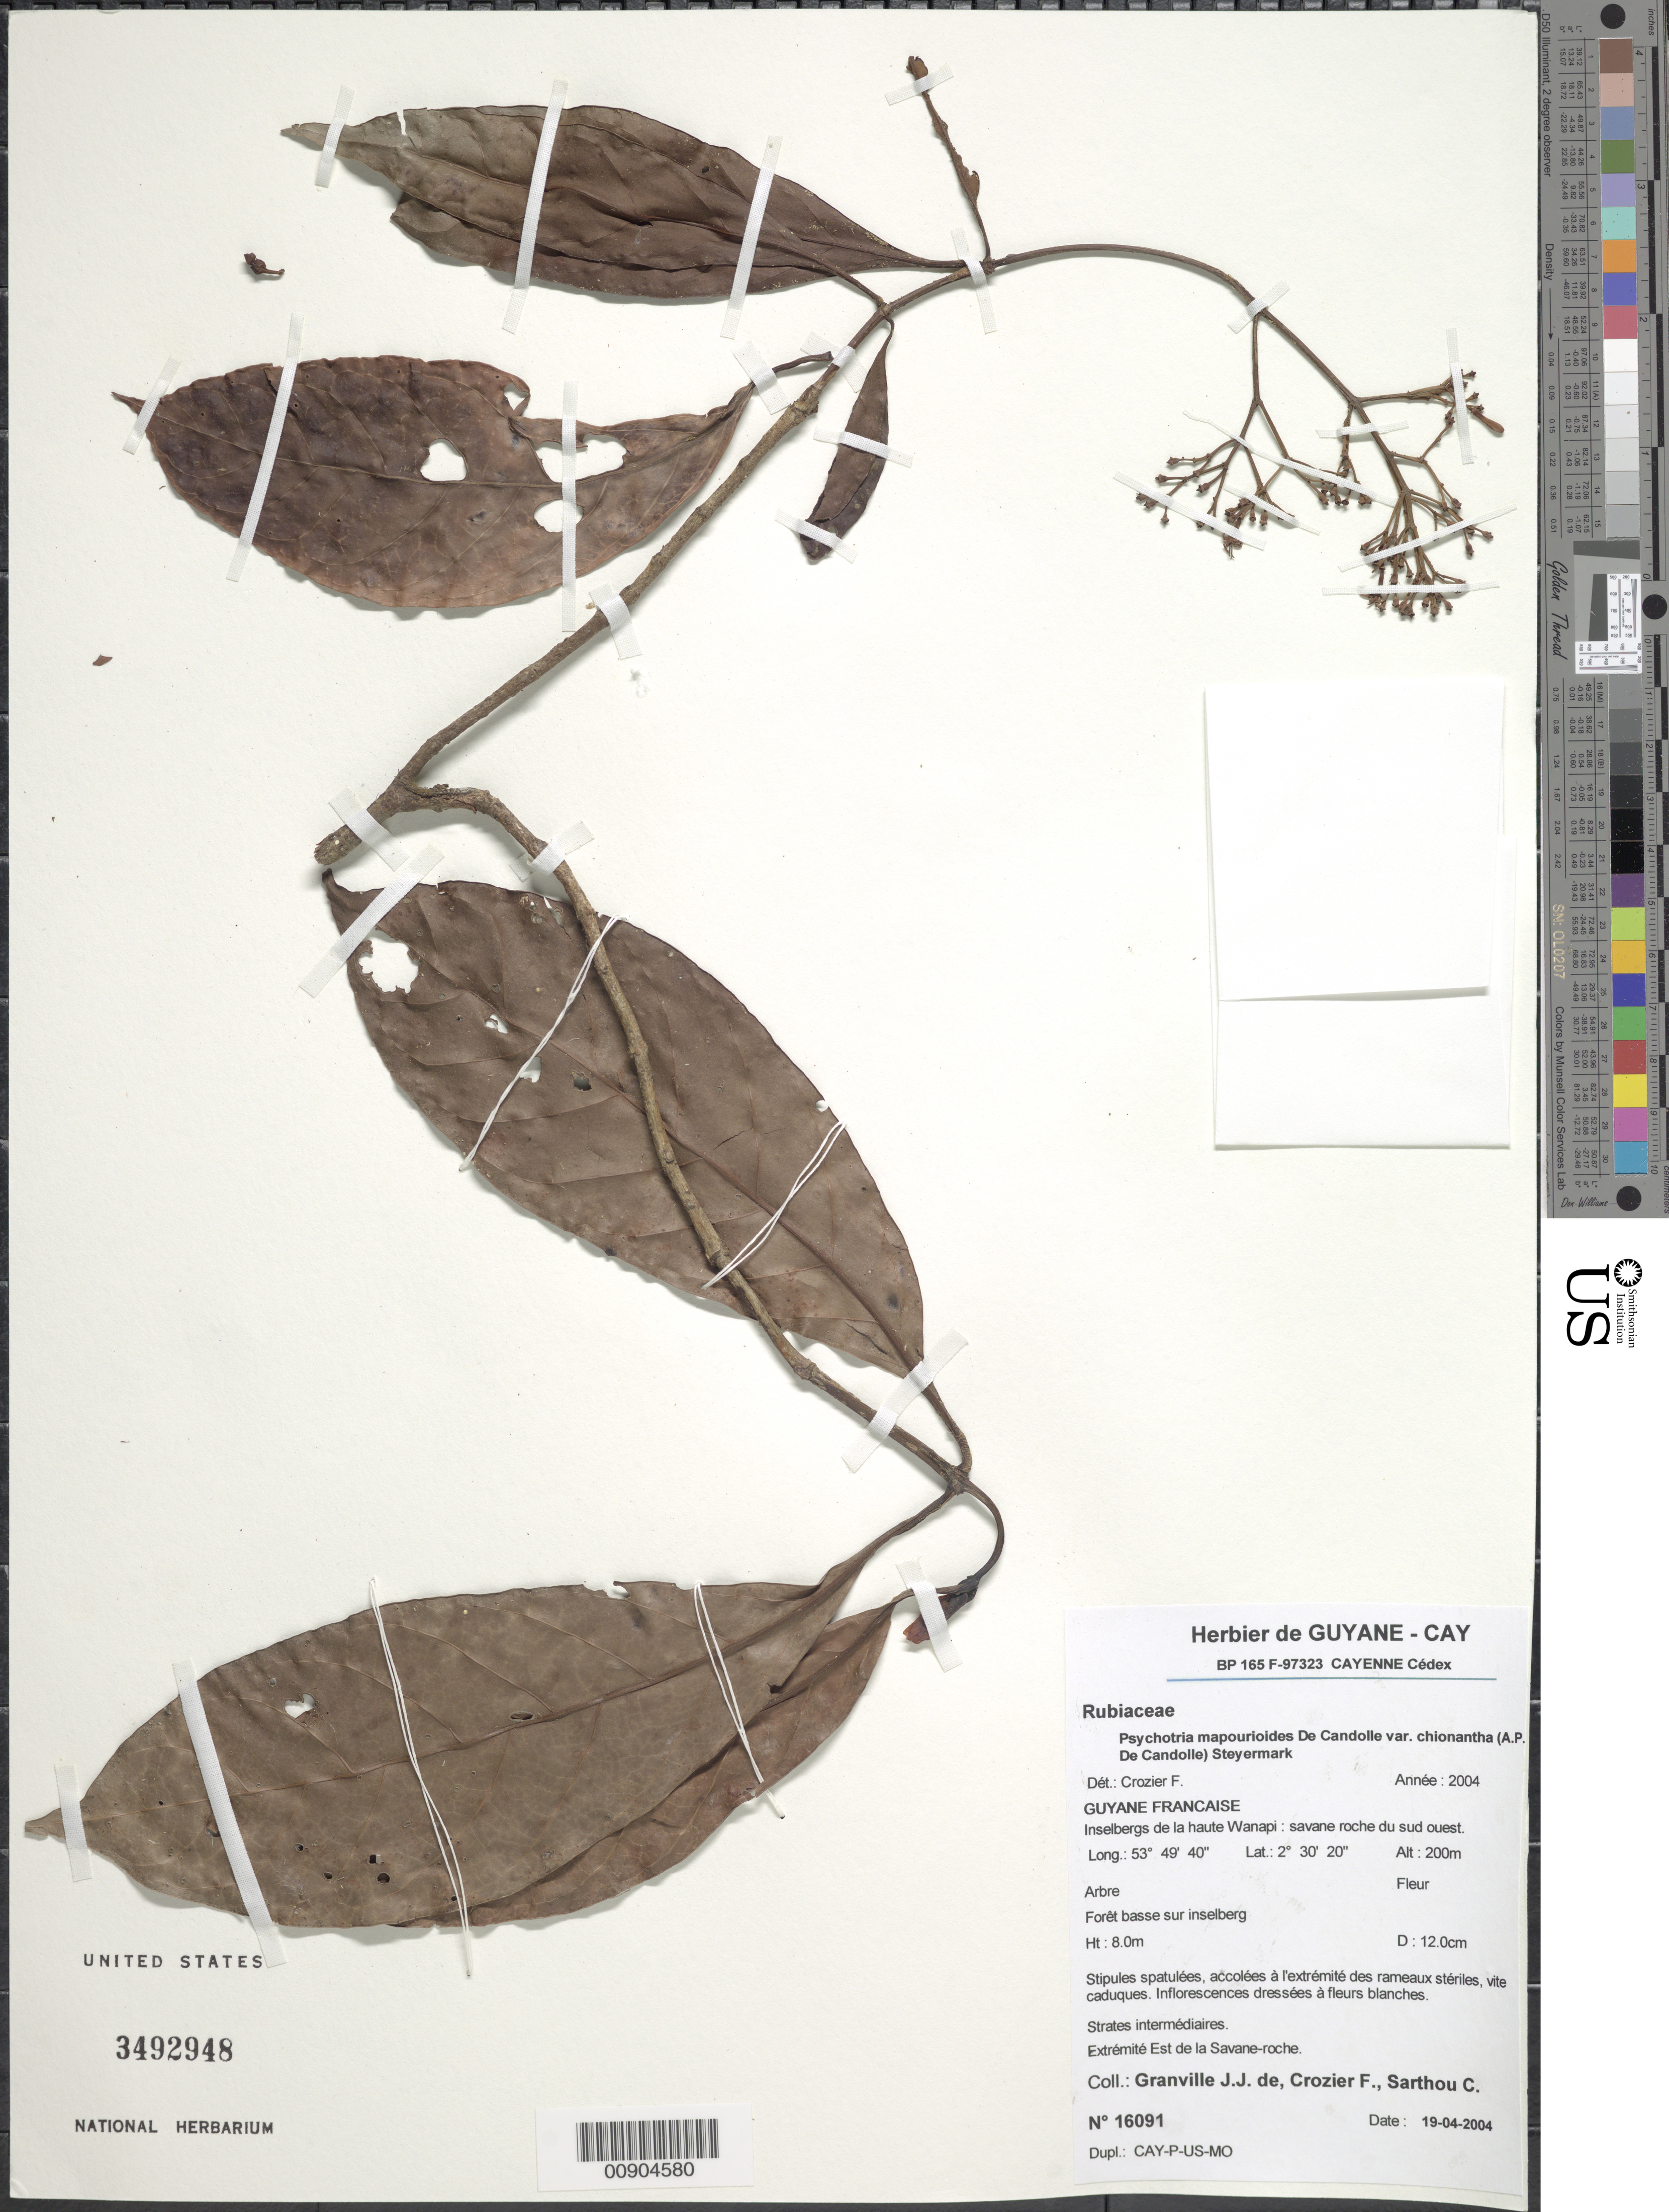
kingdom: Plantae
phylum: Tracheophyta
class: Magnoliopsida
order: Gentianales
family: Rubiaceae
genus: Psychotria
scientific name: Psychotria mapourioides var. chionantha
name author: (DC.) Steyerm.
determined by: Crozier, F.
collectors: J.-J. de Granville, F. Crozier & C. Sarthou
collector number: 16091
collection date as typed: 19-Apr-04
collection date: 2004-04-19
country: French Guiana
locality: Inselbergs de la haute Wanapi, extrémité est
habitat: Forêt basse sur inselberg; strates intermédiares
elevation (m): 200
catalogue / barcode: US 3492948